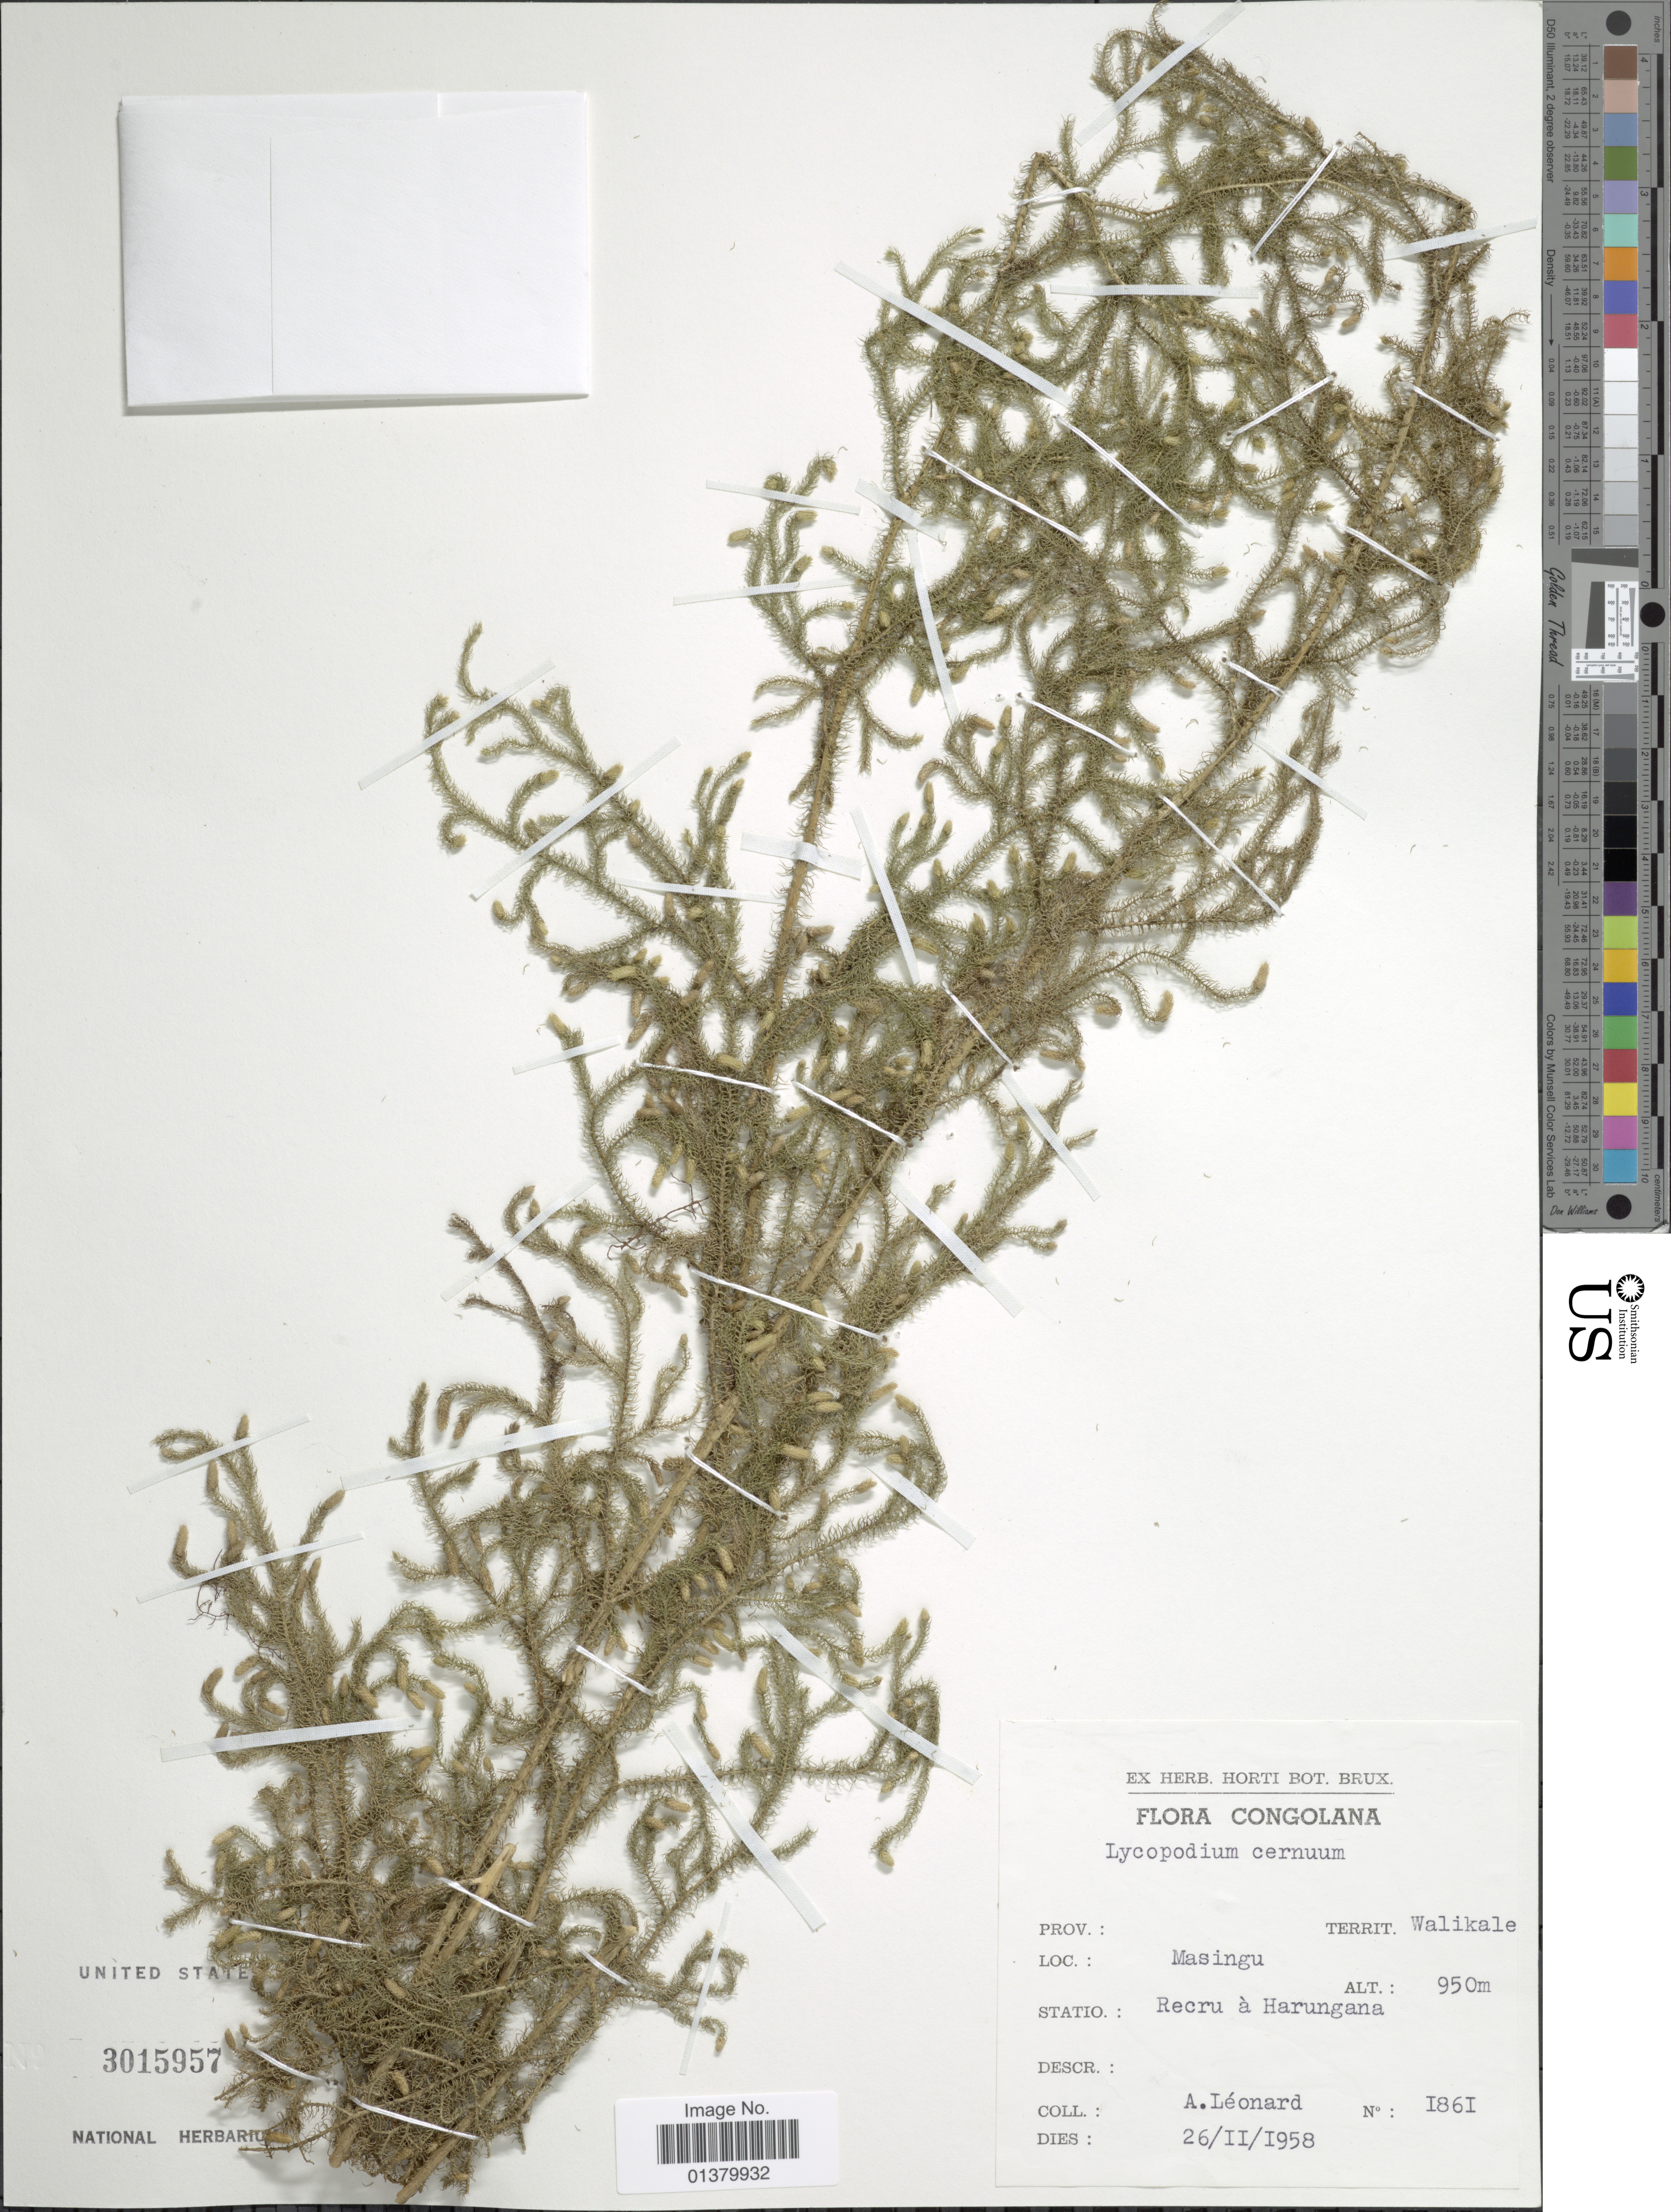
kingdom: Plantae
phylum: Tracheophyta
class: Lycopodiopsida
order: Lycopodiales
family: Lycopodiaceae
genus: Palhinhaea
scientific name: Palhinhaea cernua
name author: (L.) Vasc. & Franco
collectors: A. Leonard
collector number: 1861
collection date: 1958-02-26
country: Congo, Democratic Republic of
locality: Territ. Walikale, Masingu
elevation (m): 950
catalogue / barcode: US 3015957